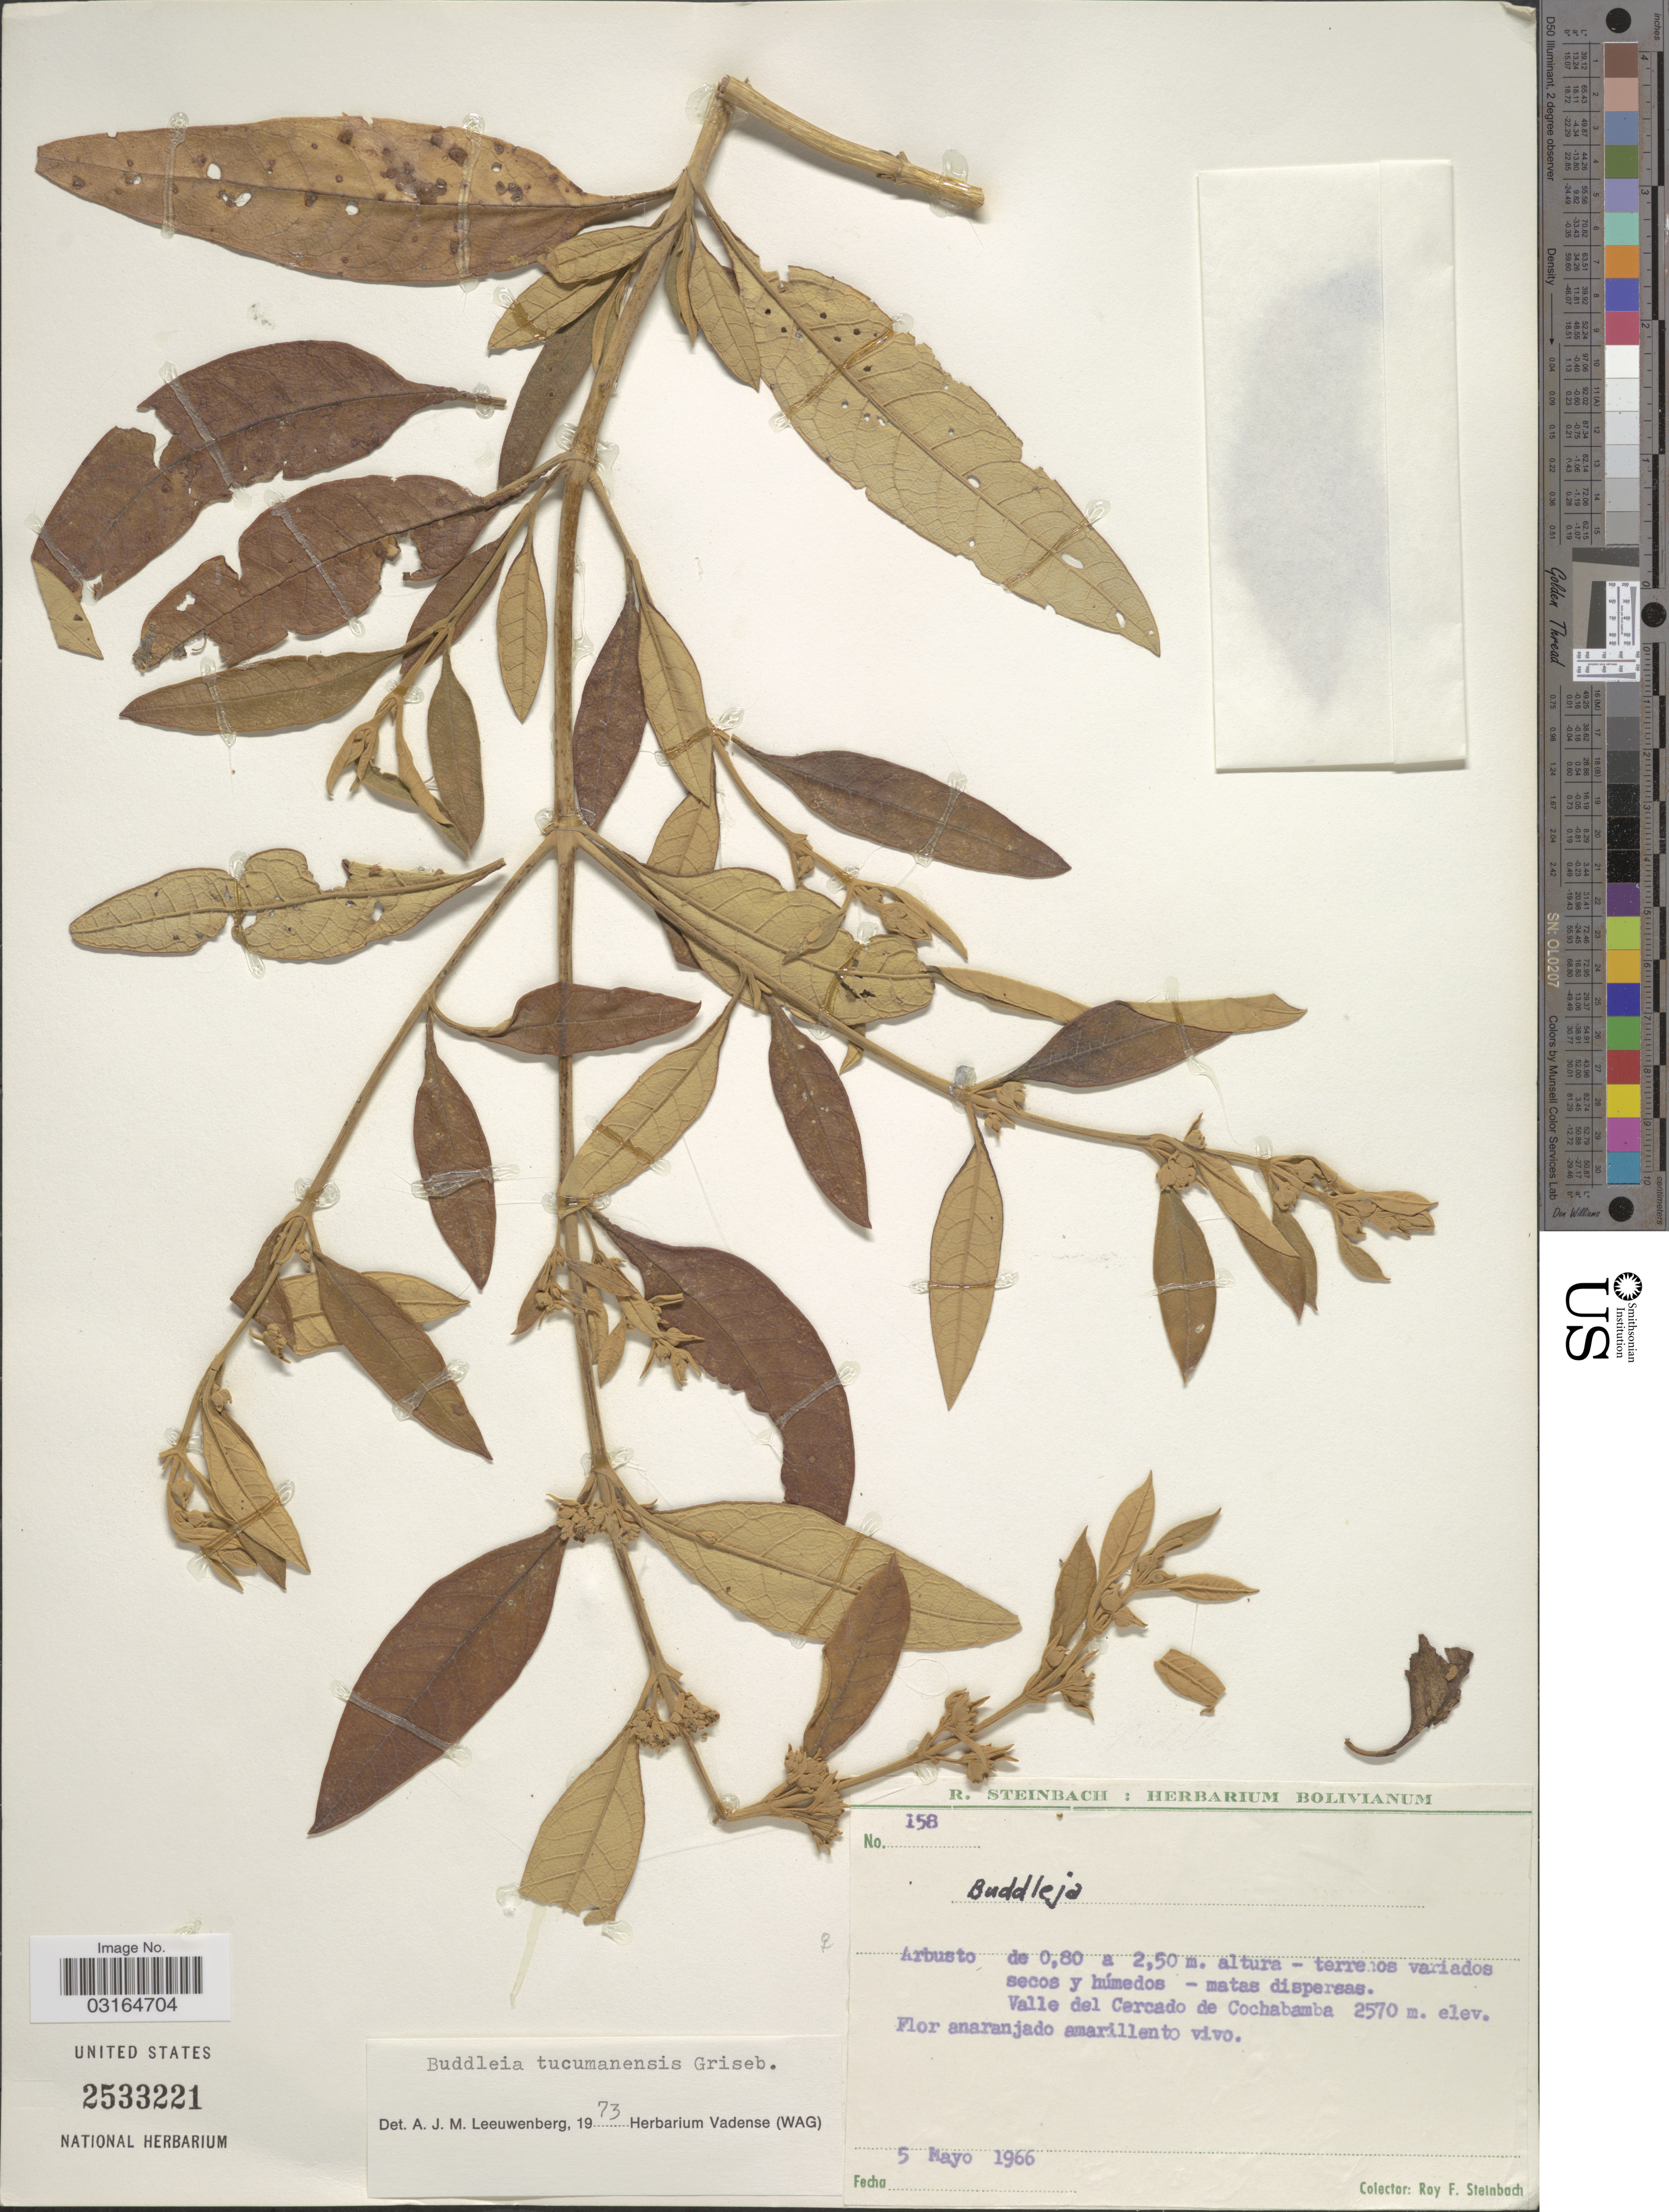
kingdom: Plantae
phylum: Tracheophyta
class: Magnoliopsida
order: Lamiales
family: Scrophulariaceae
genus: Buddleja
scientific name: Buddleja tucumanensis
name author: Griseb.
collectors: R. F. Steinbach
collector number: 158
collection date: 1966-05-05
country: Bolivia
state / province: Cochabamba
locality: Valle del Cercado de Cochabamba.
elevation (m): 2570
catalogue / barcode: US 2533221